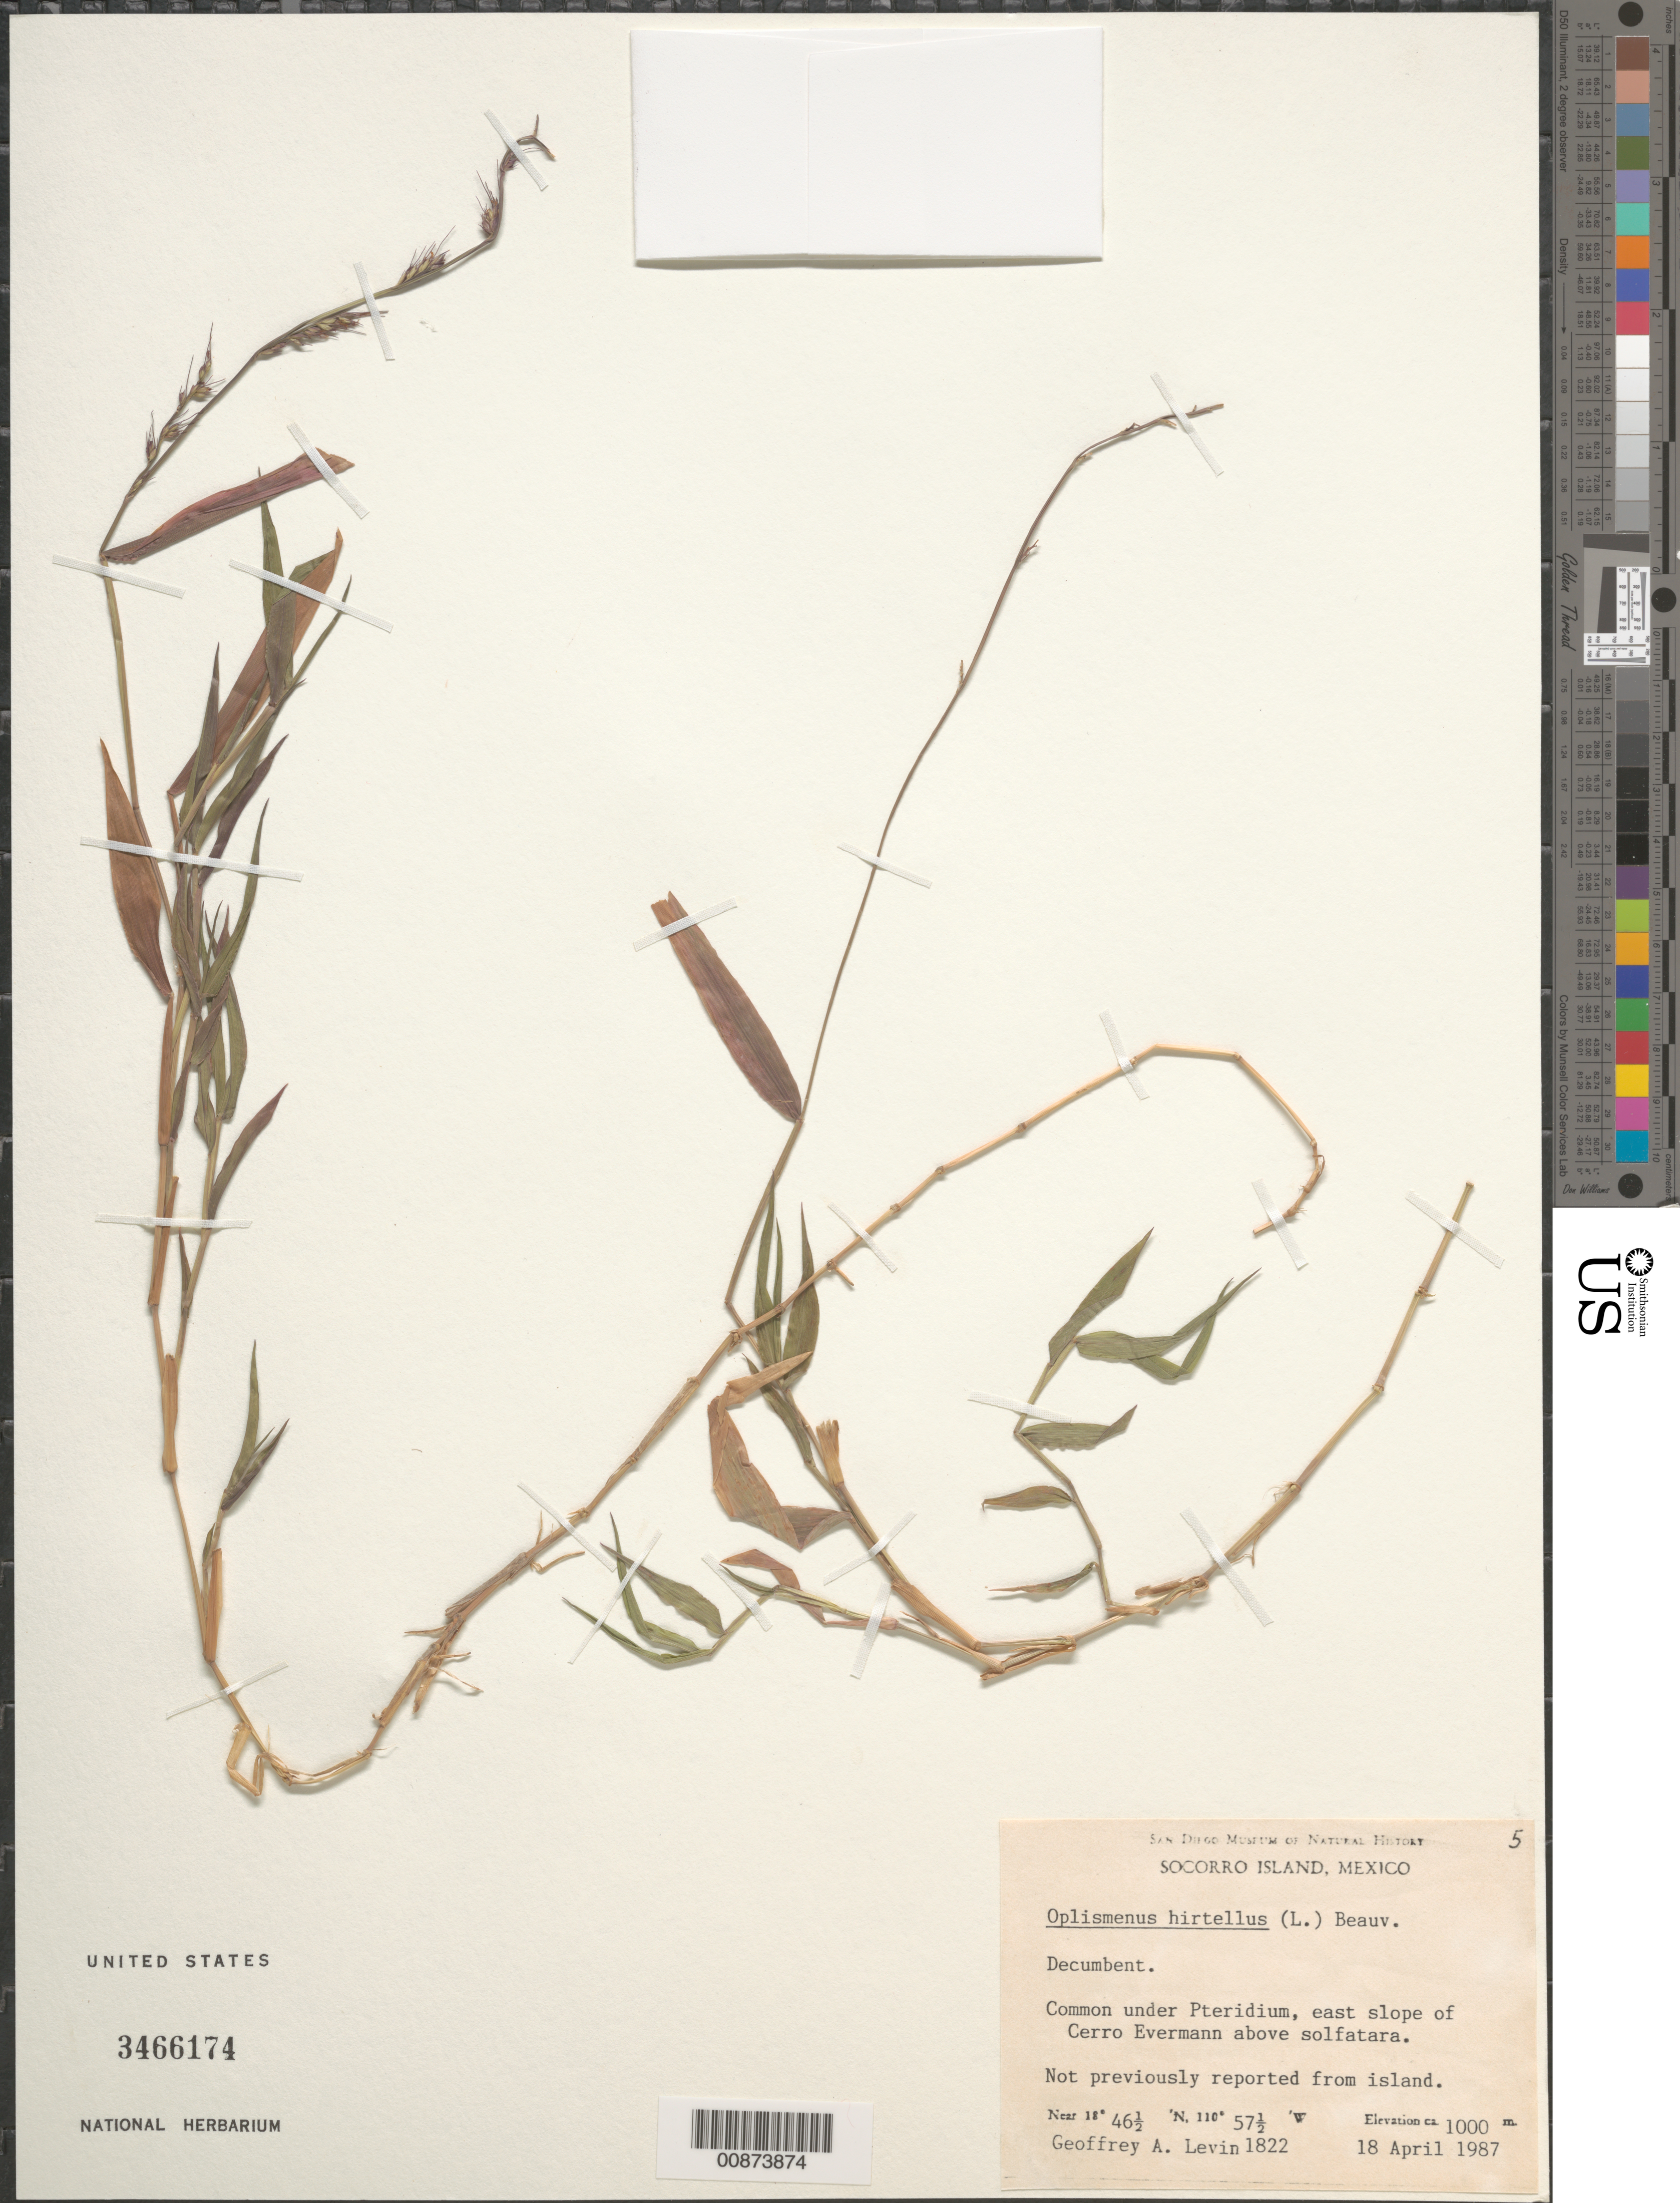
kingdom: Plantae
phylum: Tracheophyta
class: Liliopsida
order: Poales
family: Poaceae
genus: Oplismenus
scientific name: Oplismenus hirtellus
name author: (L.) P. Beauv.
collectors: G. Levin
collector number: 1822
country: Mexico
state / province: Colima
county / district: Manzanillo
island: Socorro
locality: Cerro Evermann above solfatara.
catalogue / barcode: US 3466174